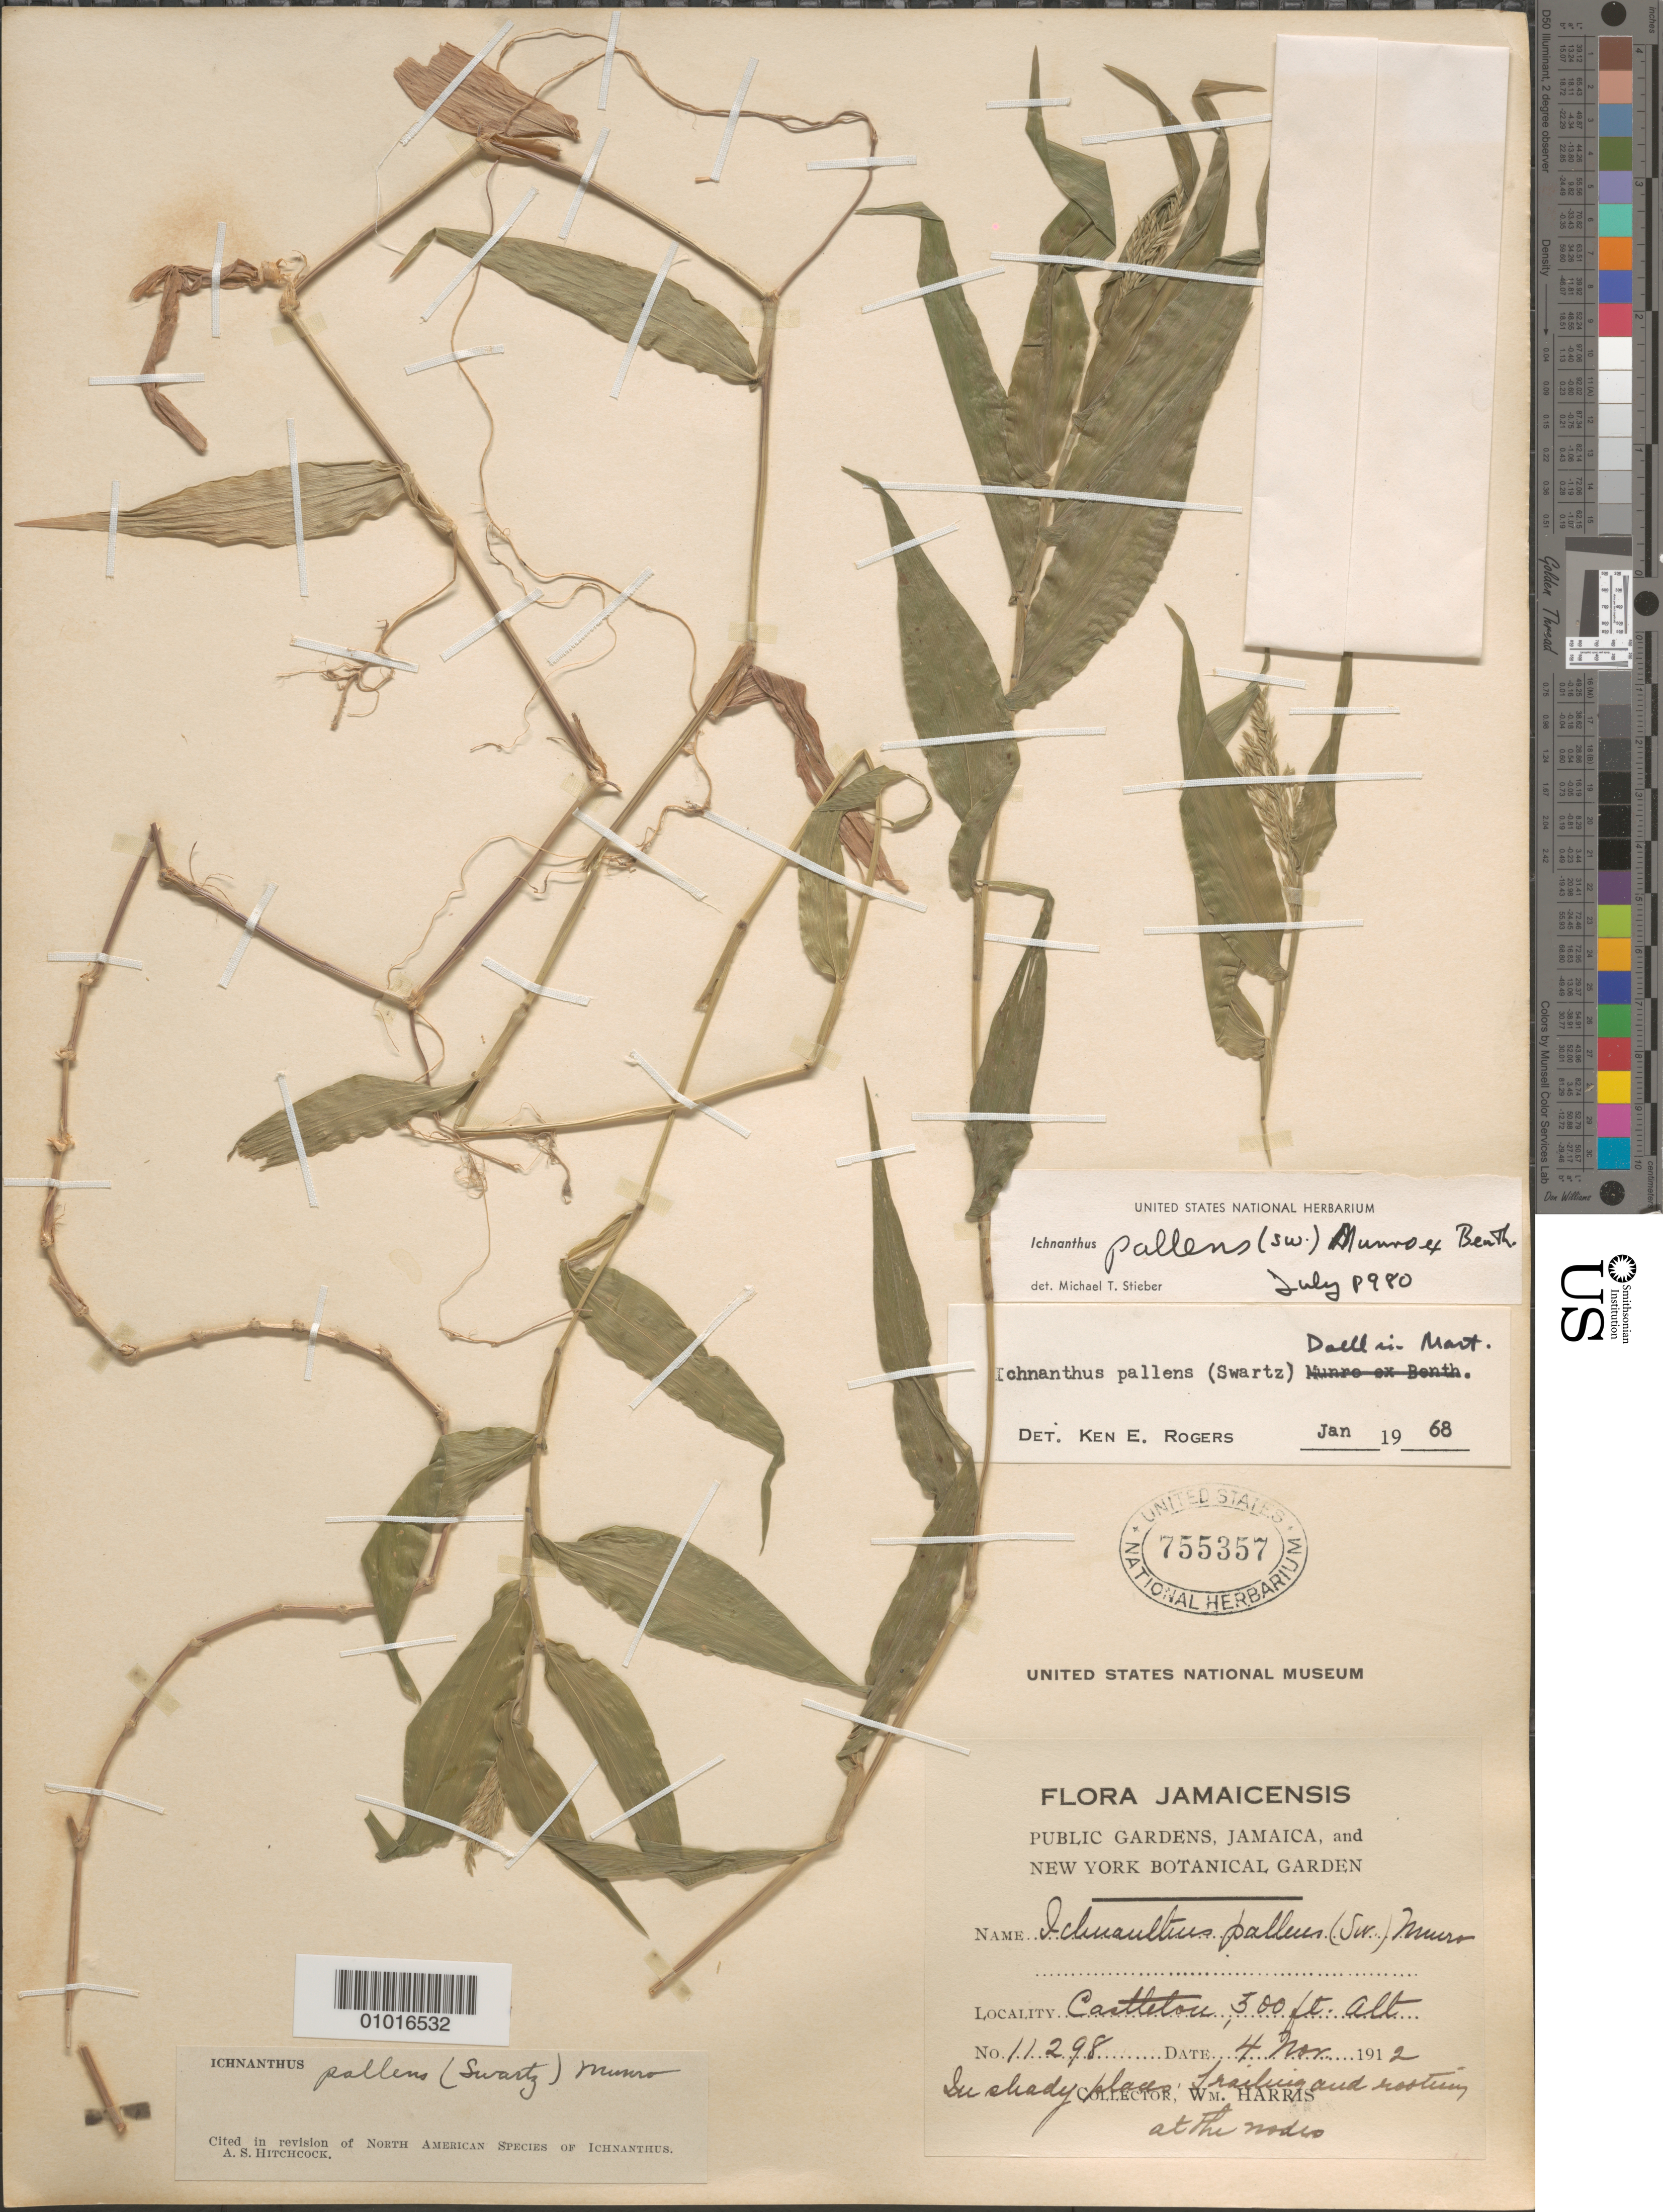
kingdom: Plantae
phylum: Tracheophyta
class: Liliopsida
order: Poales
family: Poaceae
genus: Ichnanthus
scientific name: Ichnanthus pallens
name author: (Sw.) Munro ex Benth.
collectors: W. H. Harris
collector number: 11298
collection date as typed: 04 Nov 1912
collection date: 1912-11-04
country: Jamaica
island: Jamaica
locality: Castleton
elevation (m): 152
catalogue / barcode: US 755357